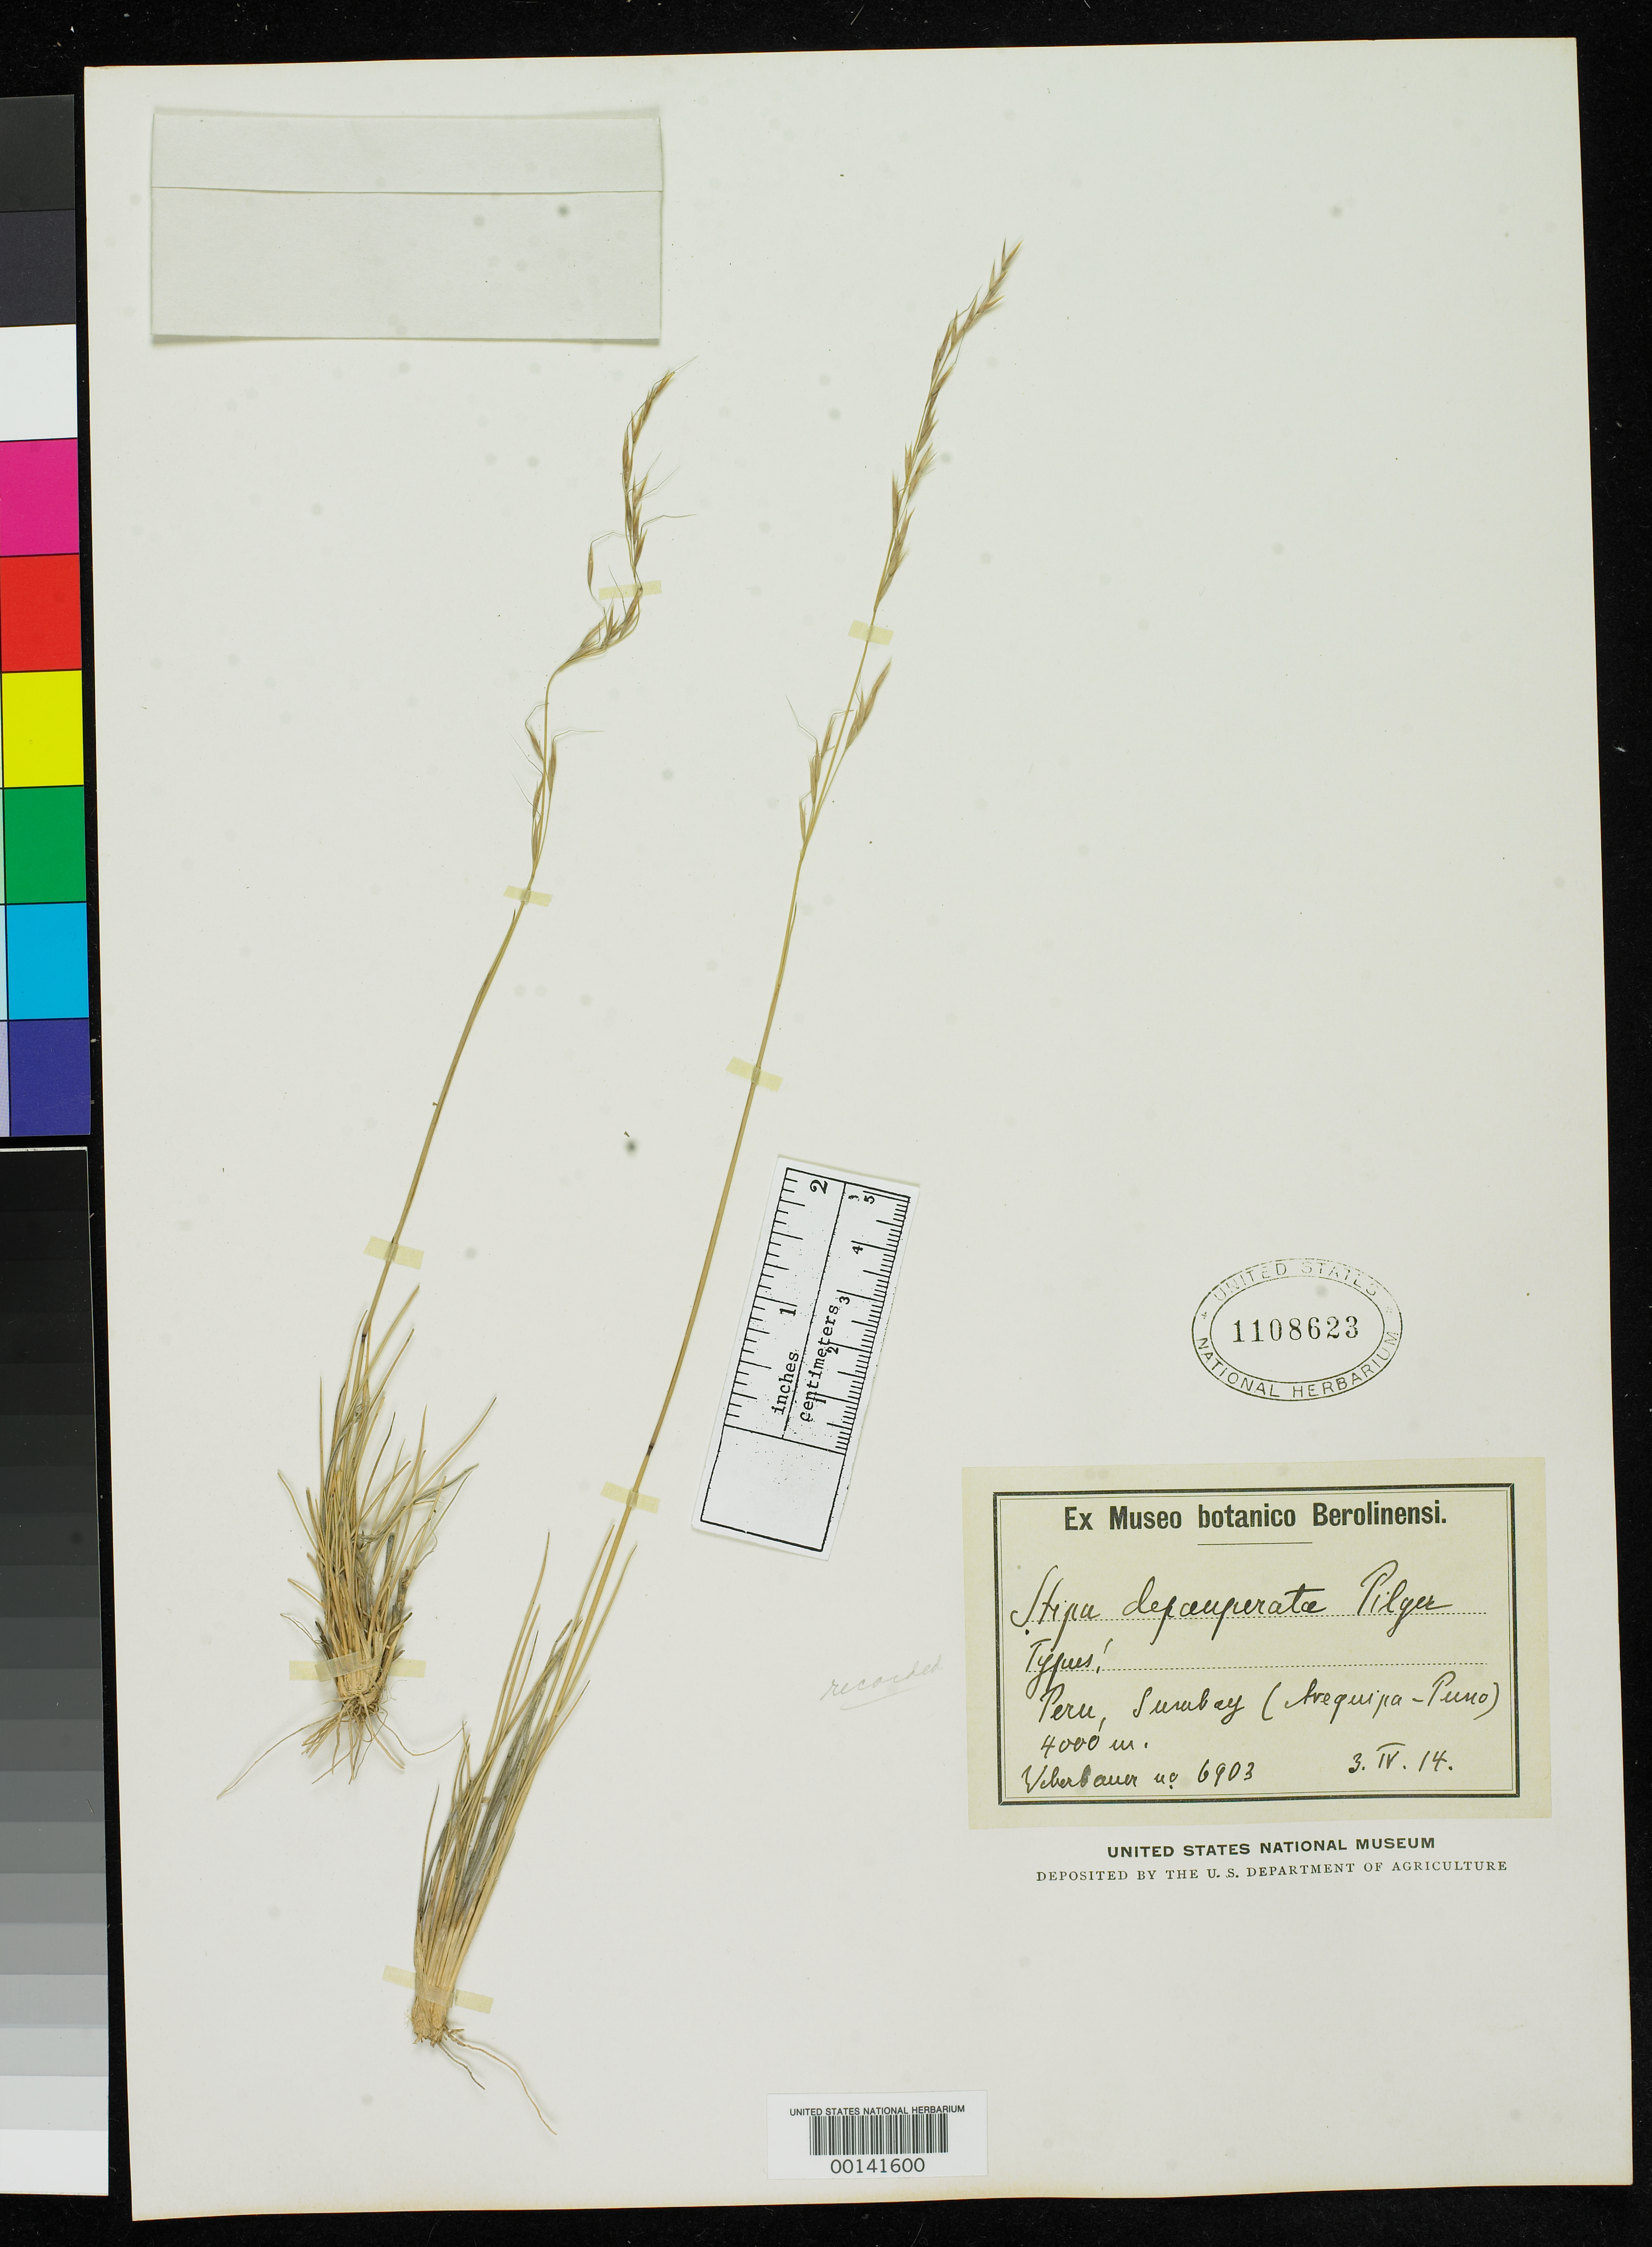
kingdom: Plantae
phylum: Tracheophyta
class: Liliopsida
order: Poales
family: Poaceae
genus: Stipa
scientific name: Stipa depauperata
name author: Pilg. in Engl.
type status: Isotype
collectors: A. Weberbauer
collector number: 6903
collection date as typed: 03 Apr 1914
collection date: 1914-04-03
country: Peru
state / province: Arequipa / Puno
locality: südlich von Sumbay, Tolaheide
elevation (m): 4000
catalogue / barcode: US 1108623